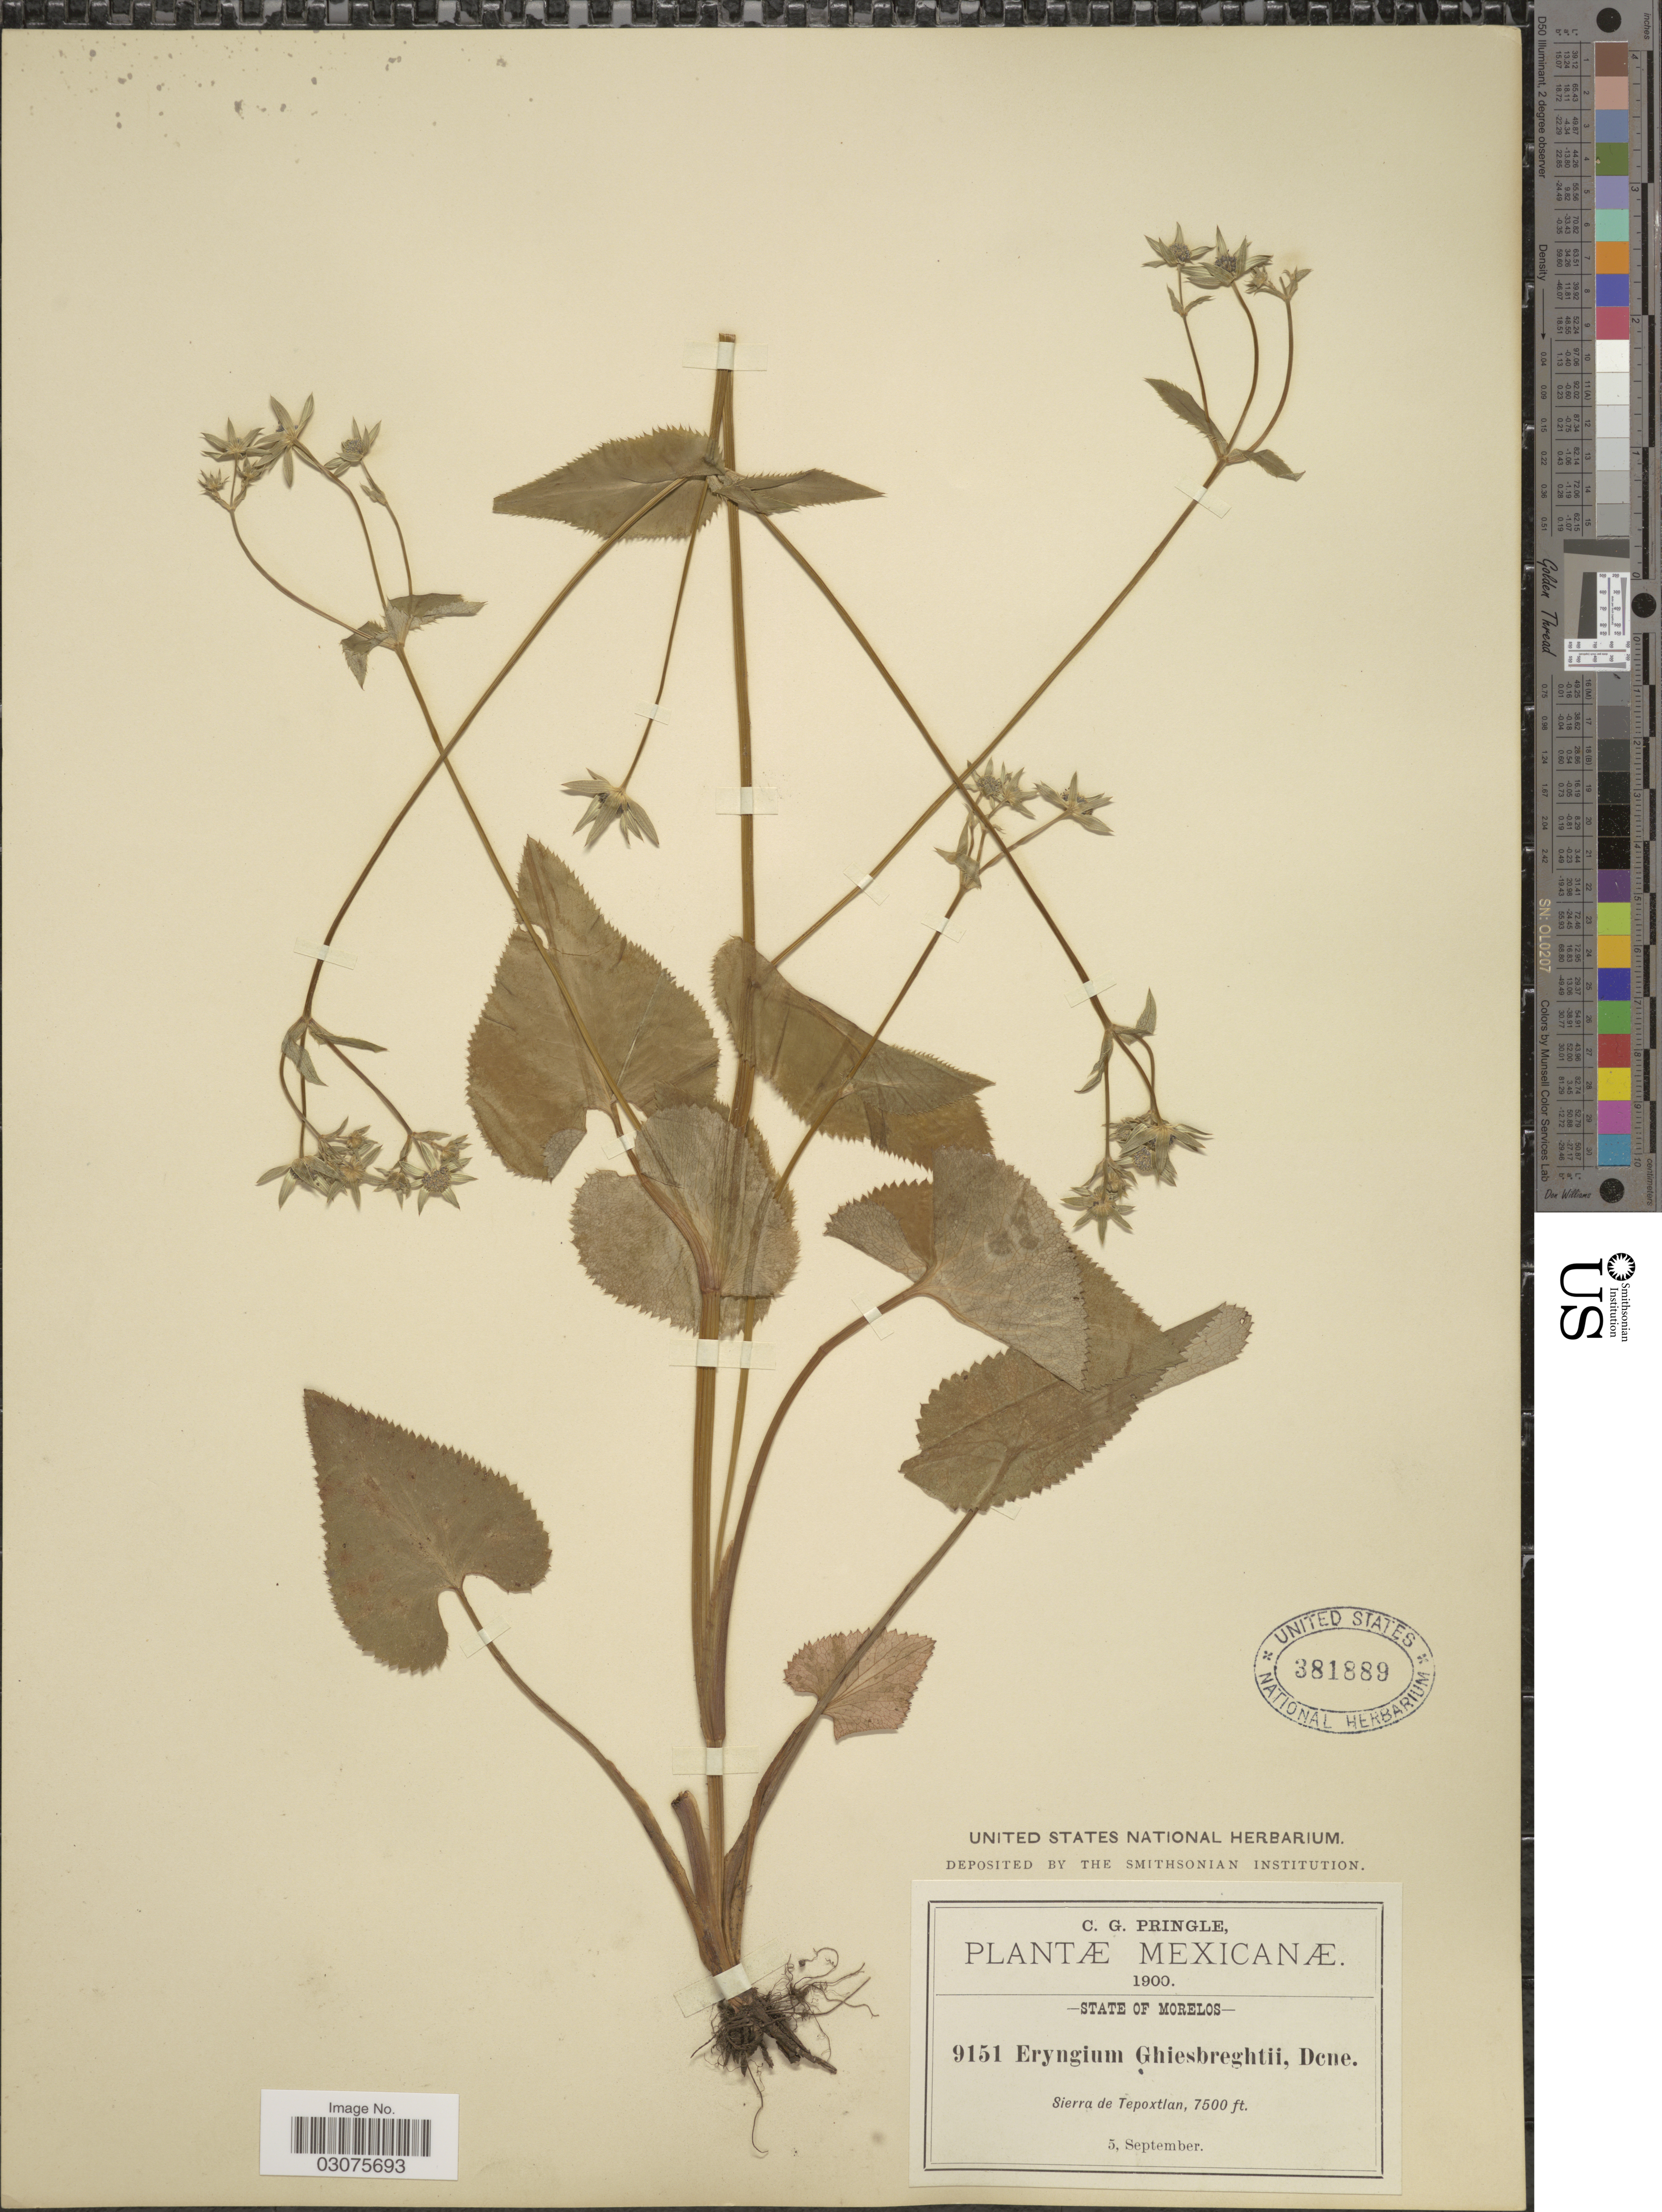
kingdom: Plantae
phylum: Tracheophyta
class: Magnoliopsida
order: Apiales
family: Apiaceae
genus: Eryngium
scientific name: Eryngium ghiesbreghtii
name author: Decne.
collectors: C. G. Pringle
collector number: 9151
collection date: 1900-09-05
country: Mexico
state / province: Morelos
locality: Sierra de Tepoxtlan.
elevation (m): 2286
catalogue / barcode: US 381889